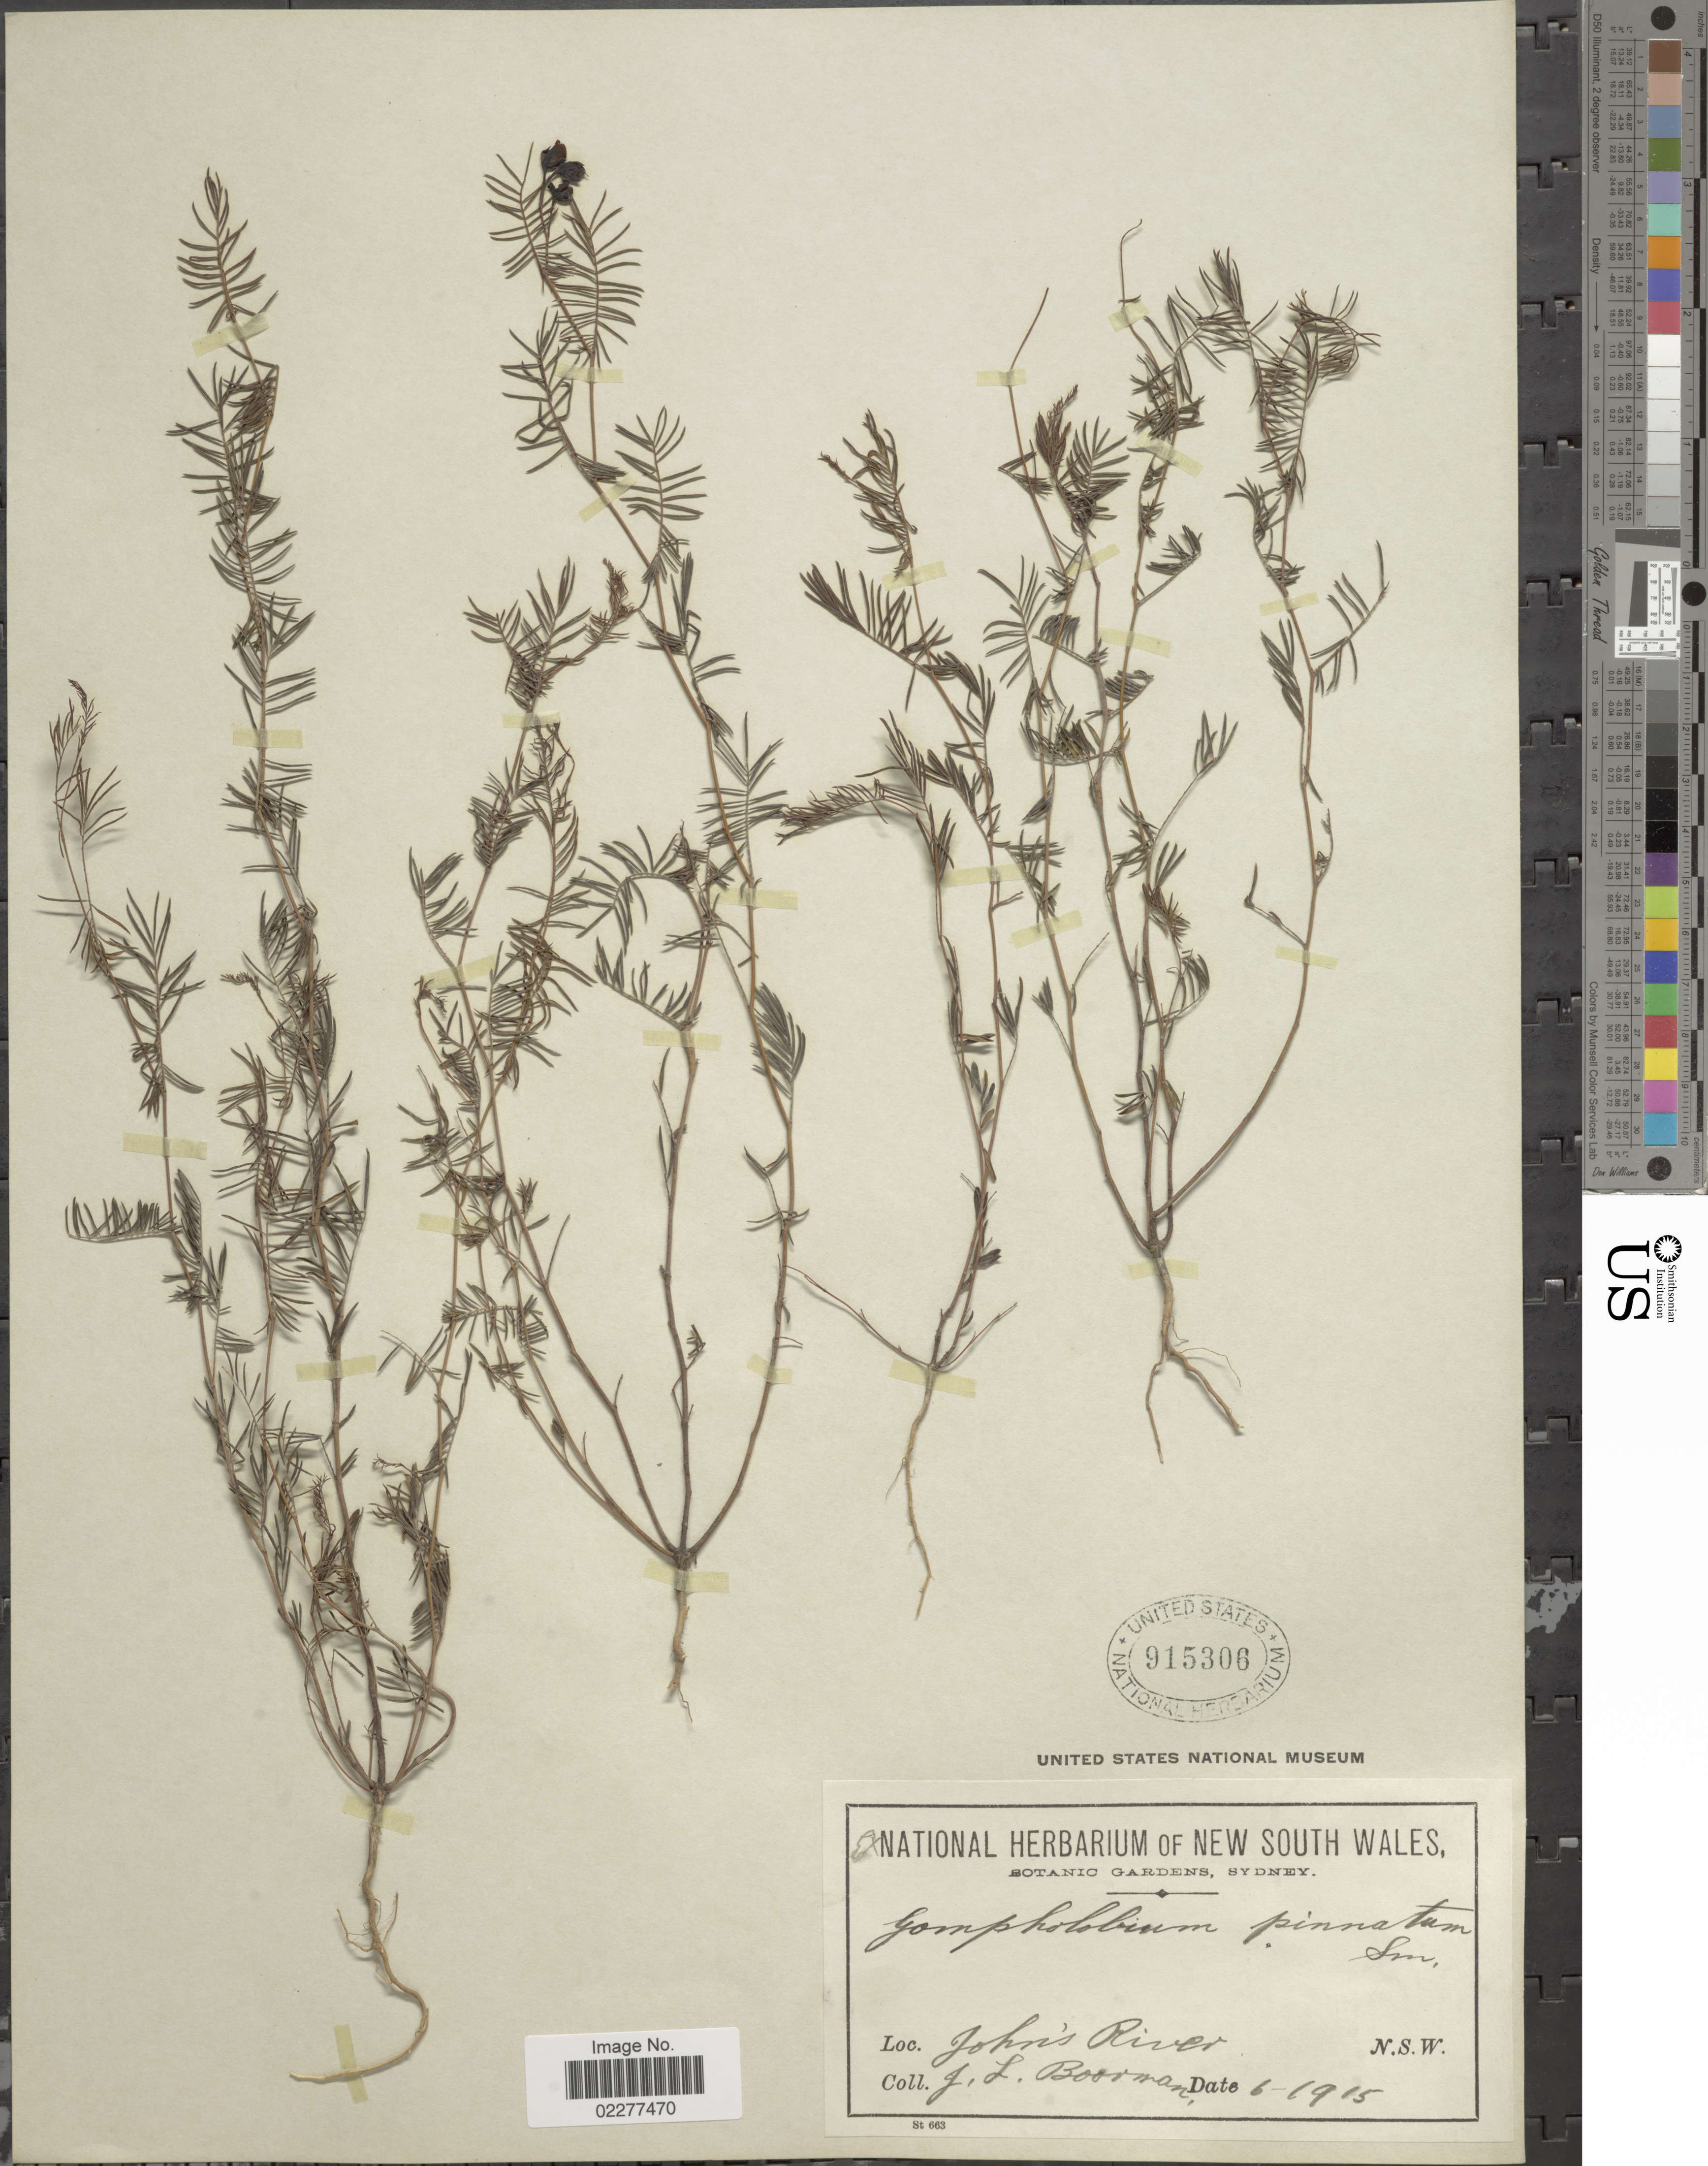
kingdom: Plantae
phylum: Tracheophyta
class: Magnoliopsida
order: Fabales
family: Fabaceae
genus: Gompholobium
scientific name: Gompholobium pinnatum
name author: Sm.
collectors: J. Boorman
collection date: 1915-06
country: Australia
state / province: New South Wales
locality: John's River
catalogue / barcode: US 915306